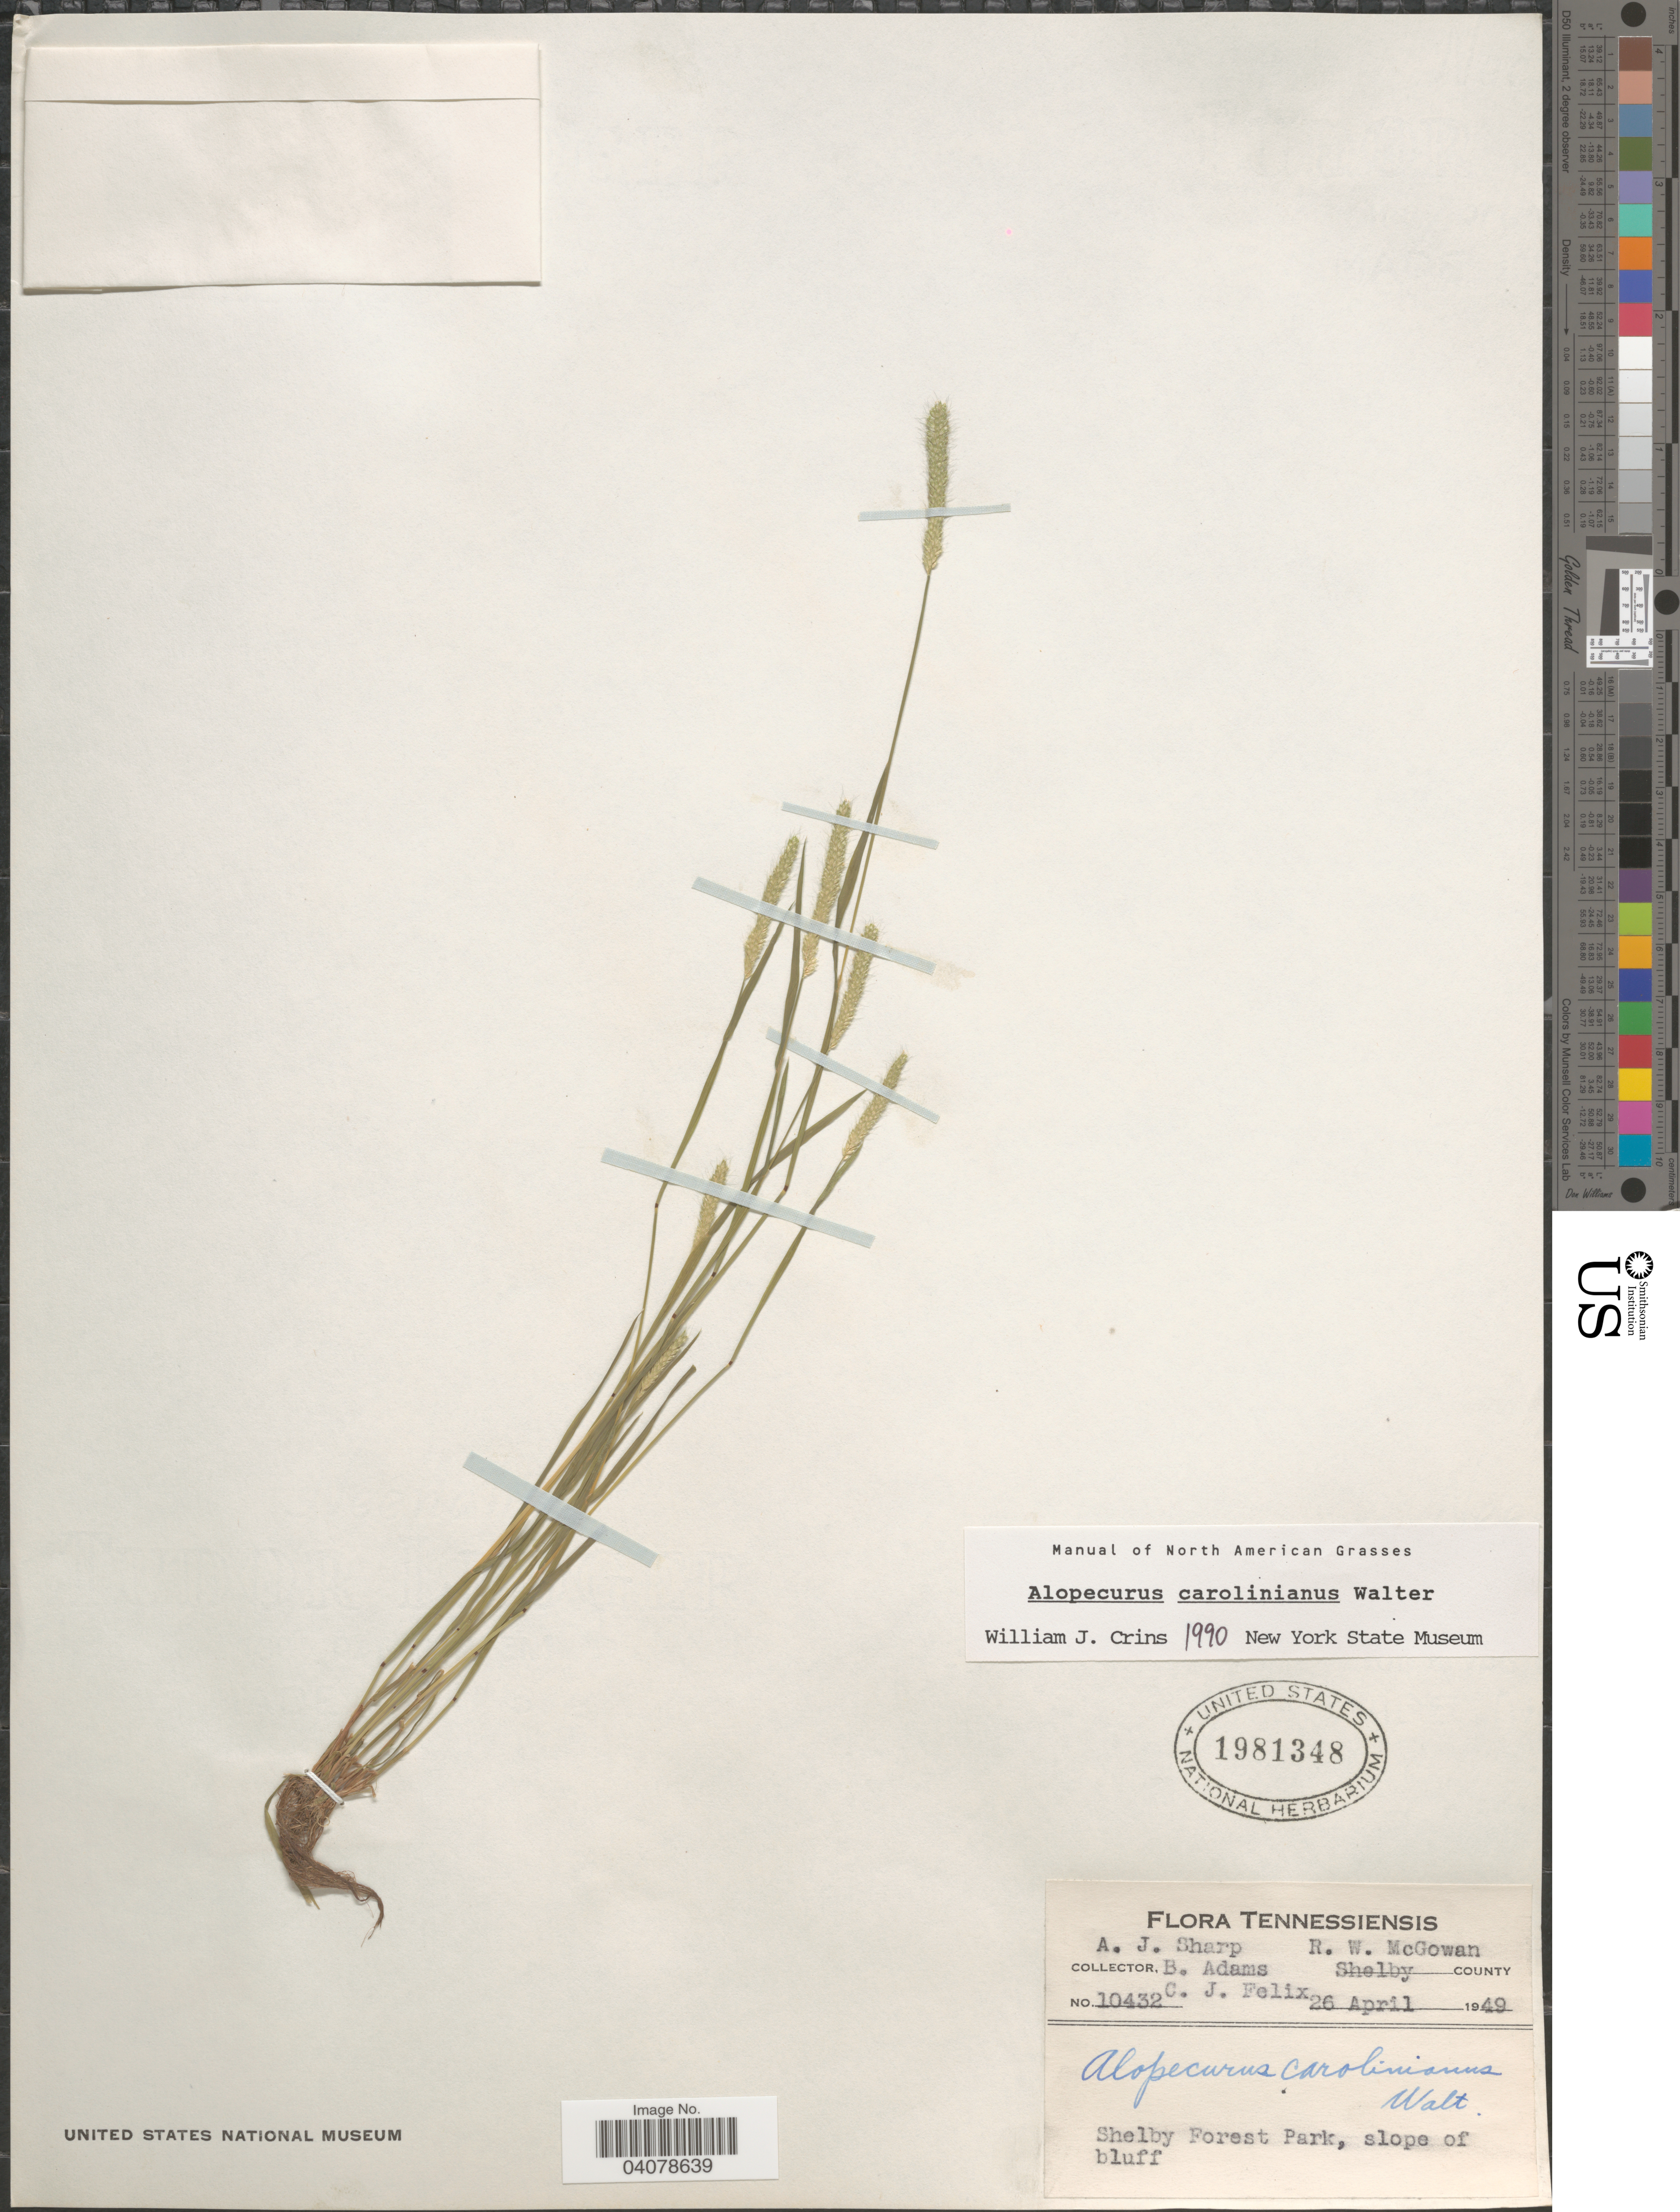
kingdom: Plantae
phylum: Tracheophyta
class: Liliopsida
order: Poales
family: Poaceae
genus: Alopecurus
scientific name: Alopecurus carolinianus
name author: Walter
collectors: A. J. Sharp, B. Adams, C. Felix & R. McCowan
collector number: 10432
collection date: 1949-04-26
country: United States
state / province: Tennessee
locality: Tennessiensis. Shelby County. Shelby Forest Park, slope of bluff.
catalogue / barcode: US 1981348